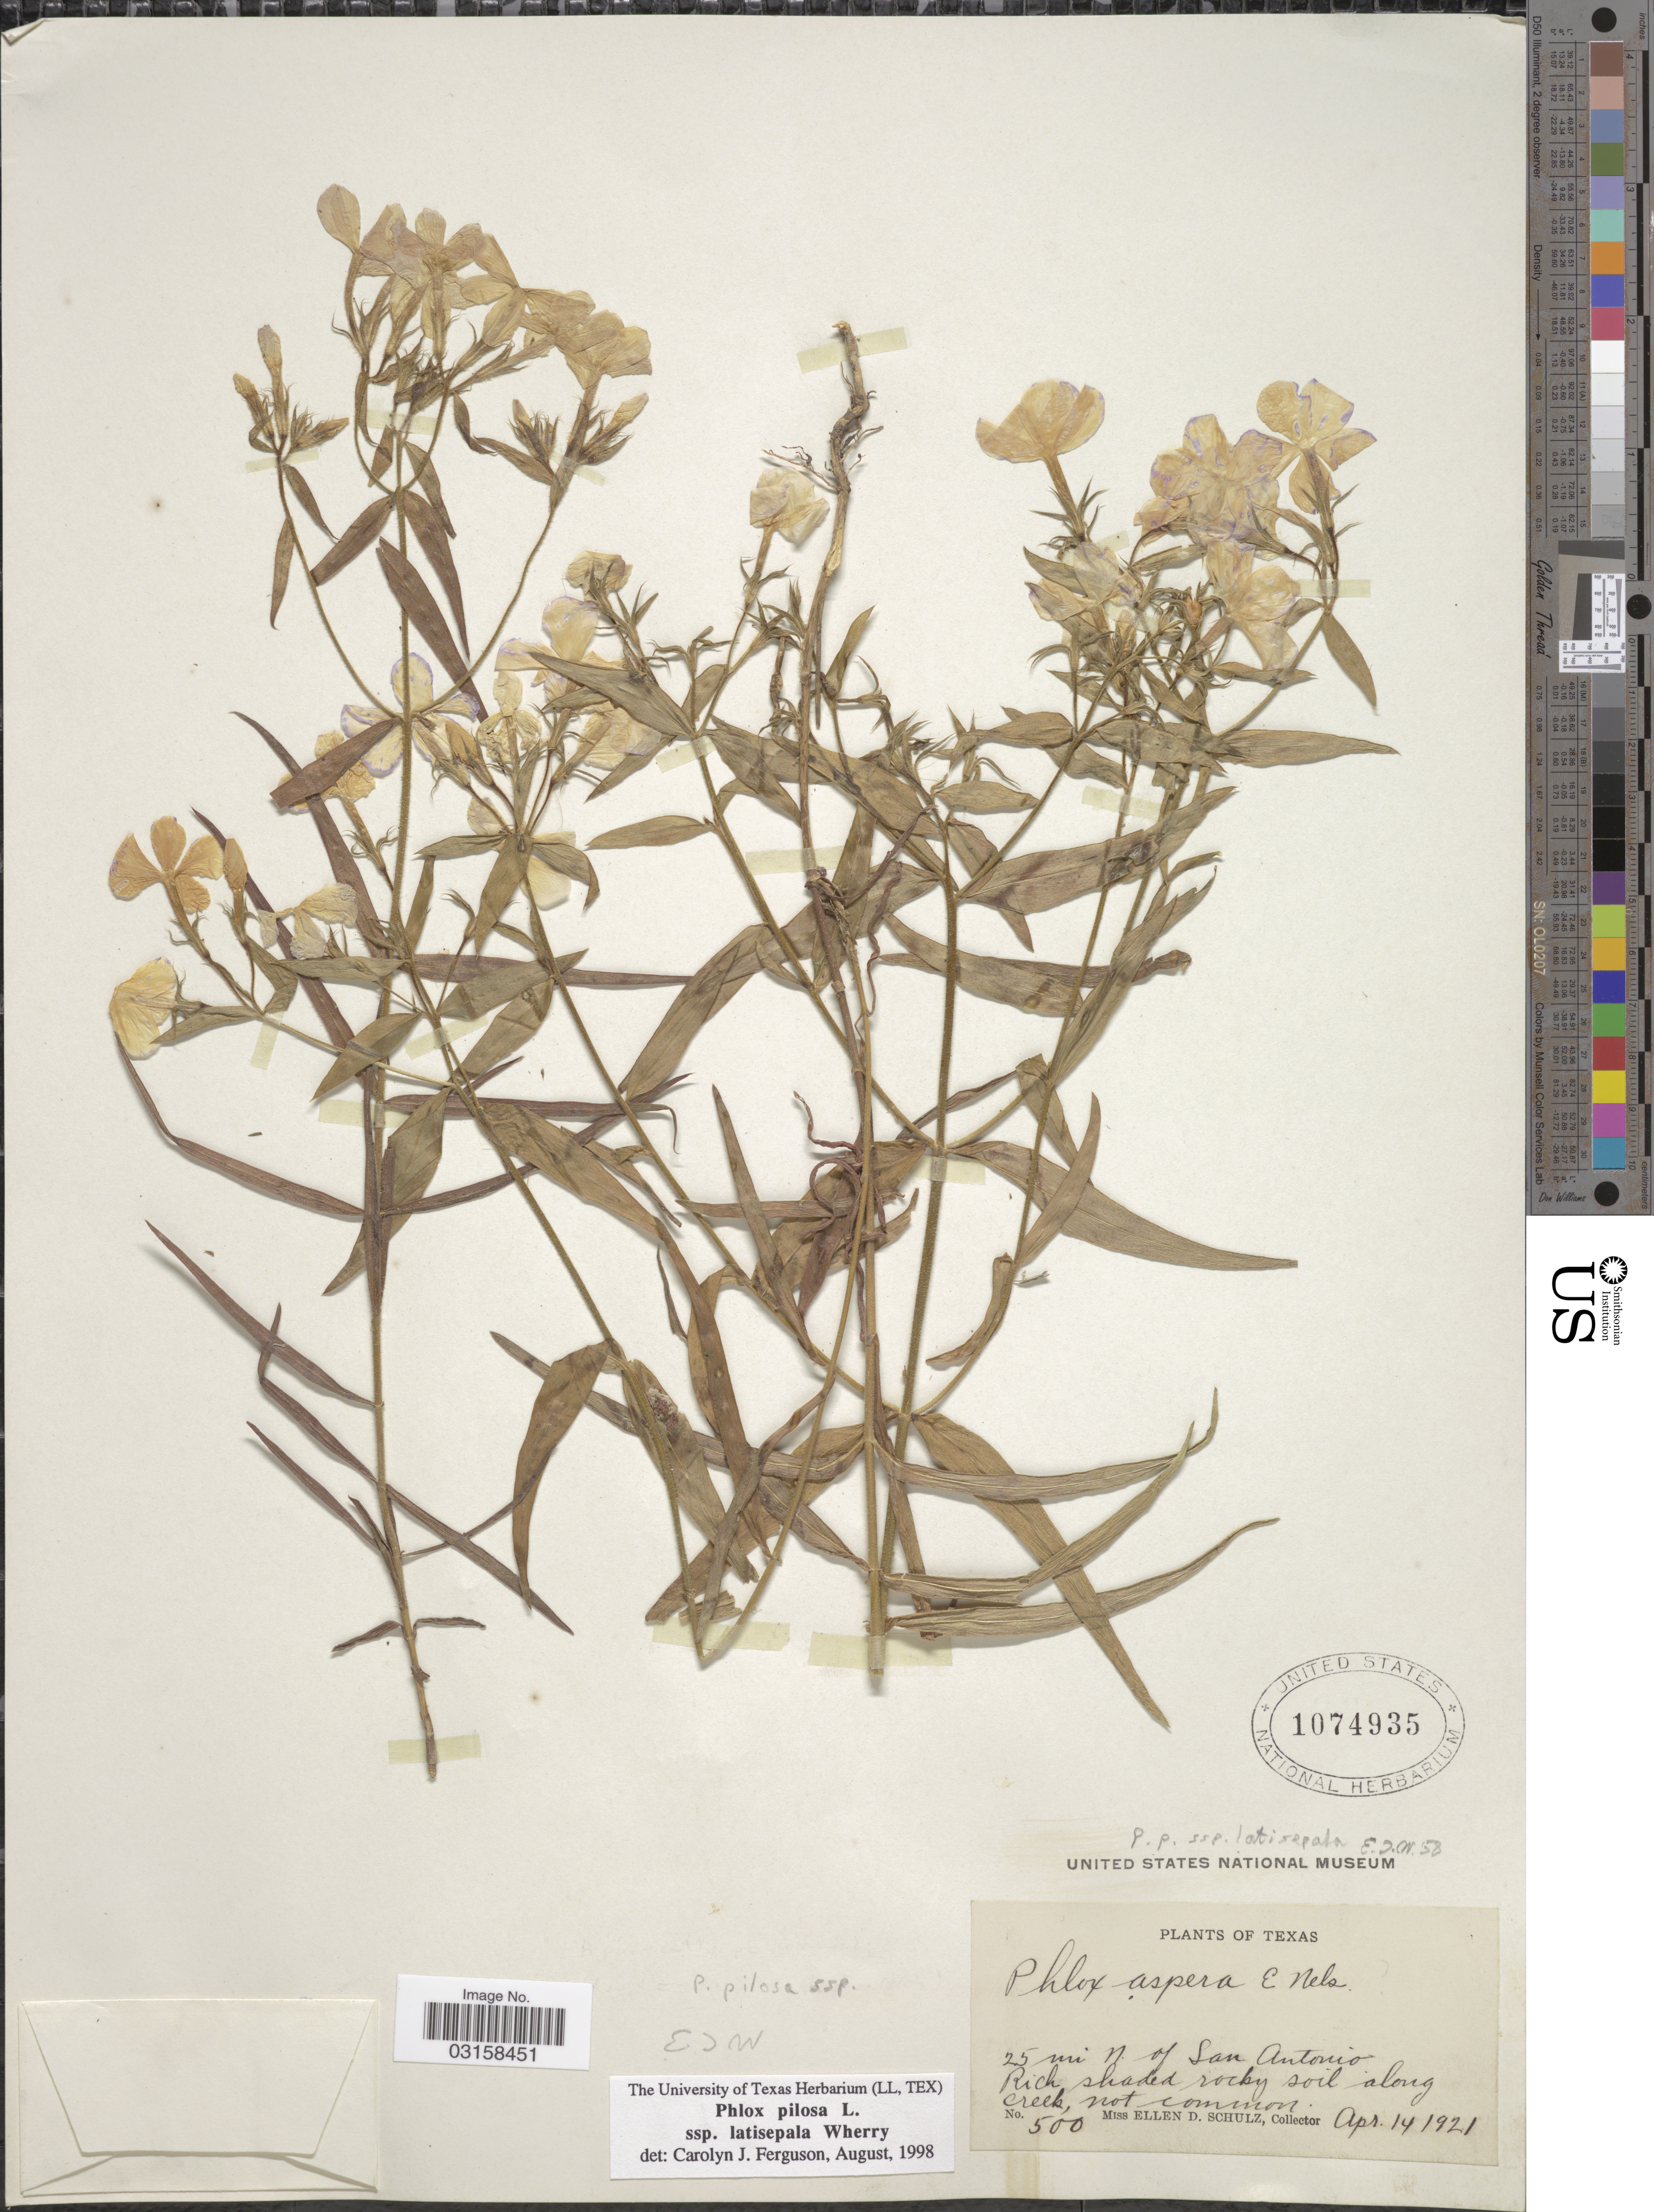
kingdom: Plantae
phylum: Tracheophyta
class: Magnoliopsida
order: Ericales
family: Polemoniaceae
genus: Phlox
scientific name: Phlox variabilis subsp. latisepala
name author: (Wherry) Locklear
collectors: E. D. Schulz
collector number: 500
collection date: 1921-04-14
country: United States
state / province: Texas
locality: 25 mi N. of San Antonio.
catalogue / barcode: US 1074935